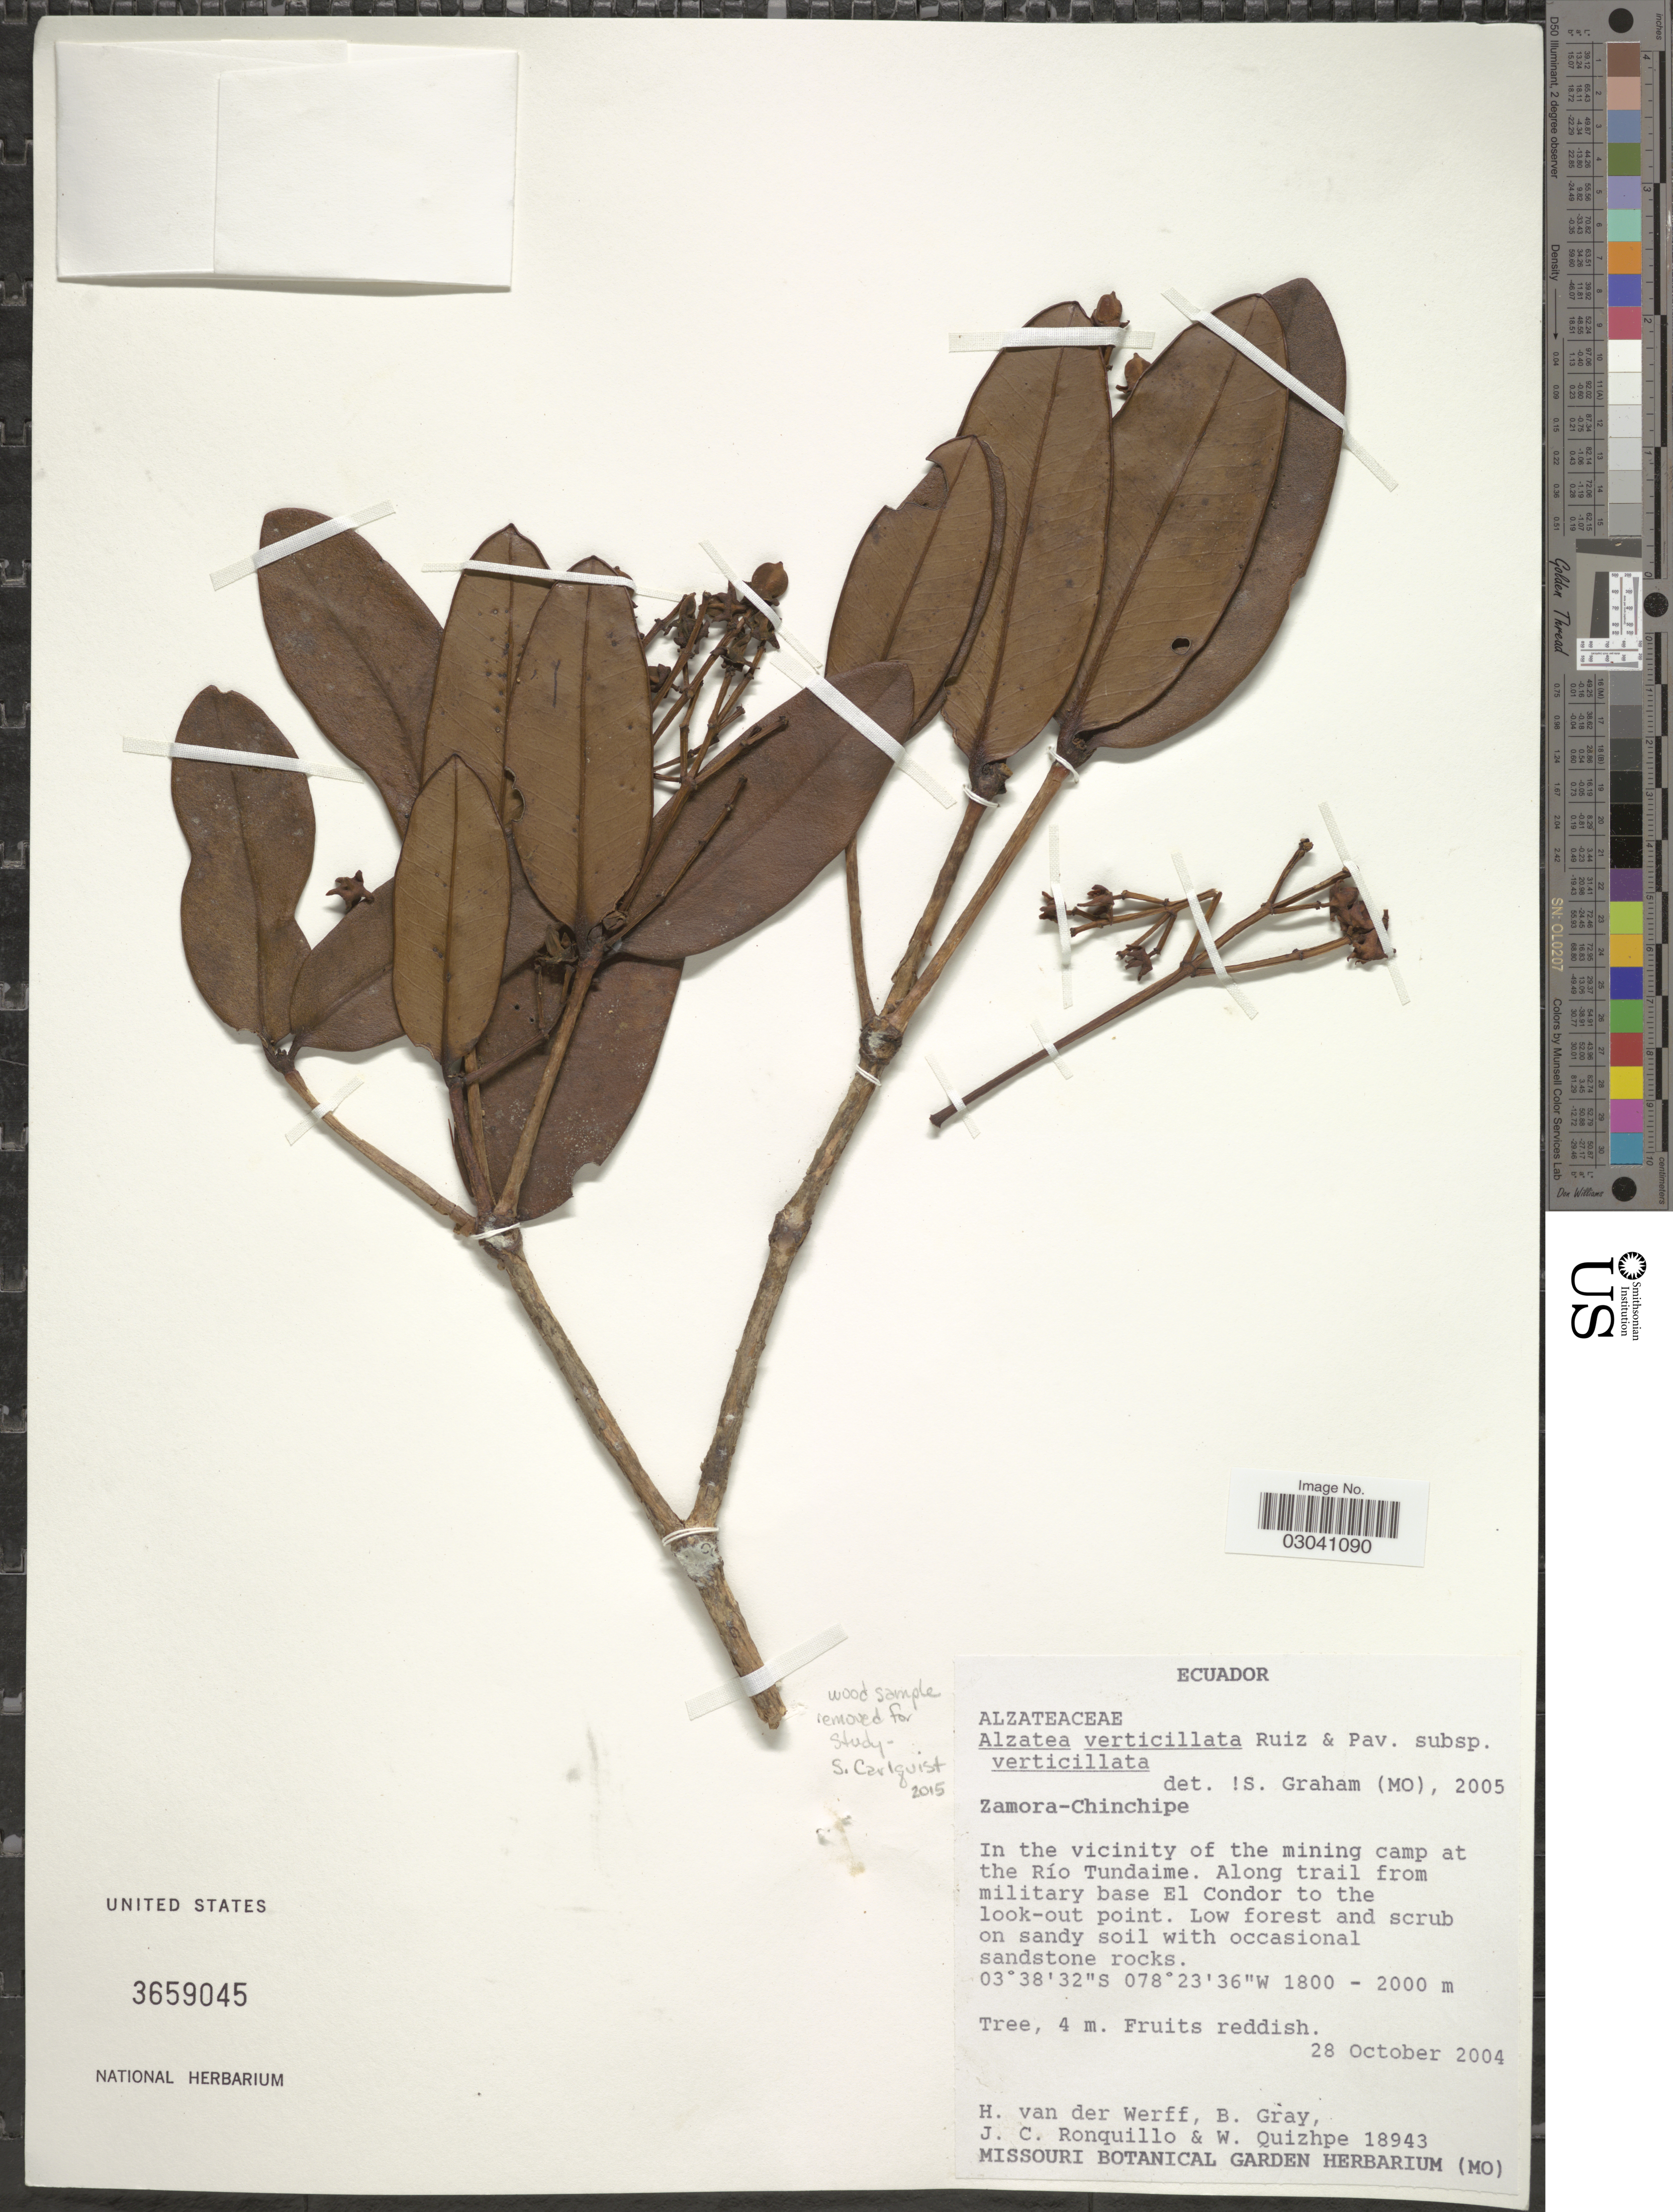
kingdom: Plantae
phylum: Tracheophyta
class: Magnoliopsida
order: Myrtales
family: Alzateaceae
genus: Alzatea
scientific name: Alzatea verticillata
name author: Ruiz & Pav.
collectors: H. van der Werff, B. Gray, J. Ronquillo & W. Quizhpe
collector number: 18943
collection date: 2004-10-28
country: Ecuador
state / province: Zamora-Chinchipe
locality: In the vicinity of the mining camp at the Río Tundaime. Along trail from military base El Condor to the look-out point.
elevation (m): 1800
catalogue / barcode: US 3659045